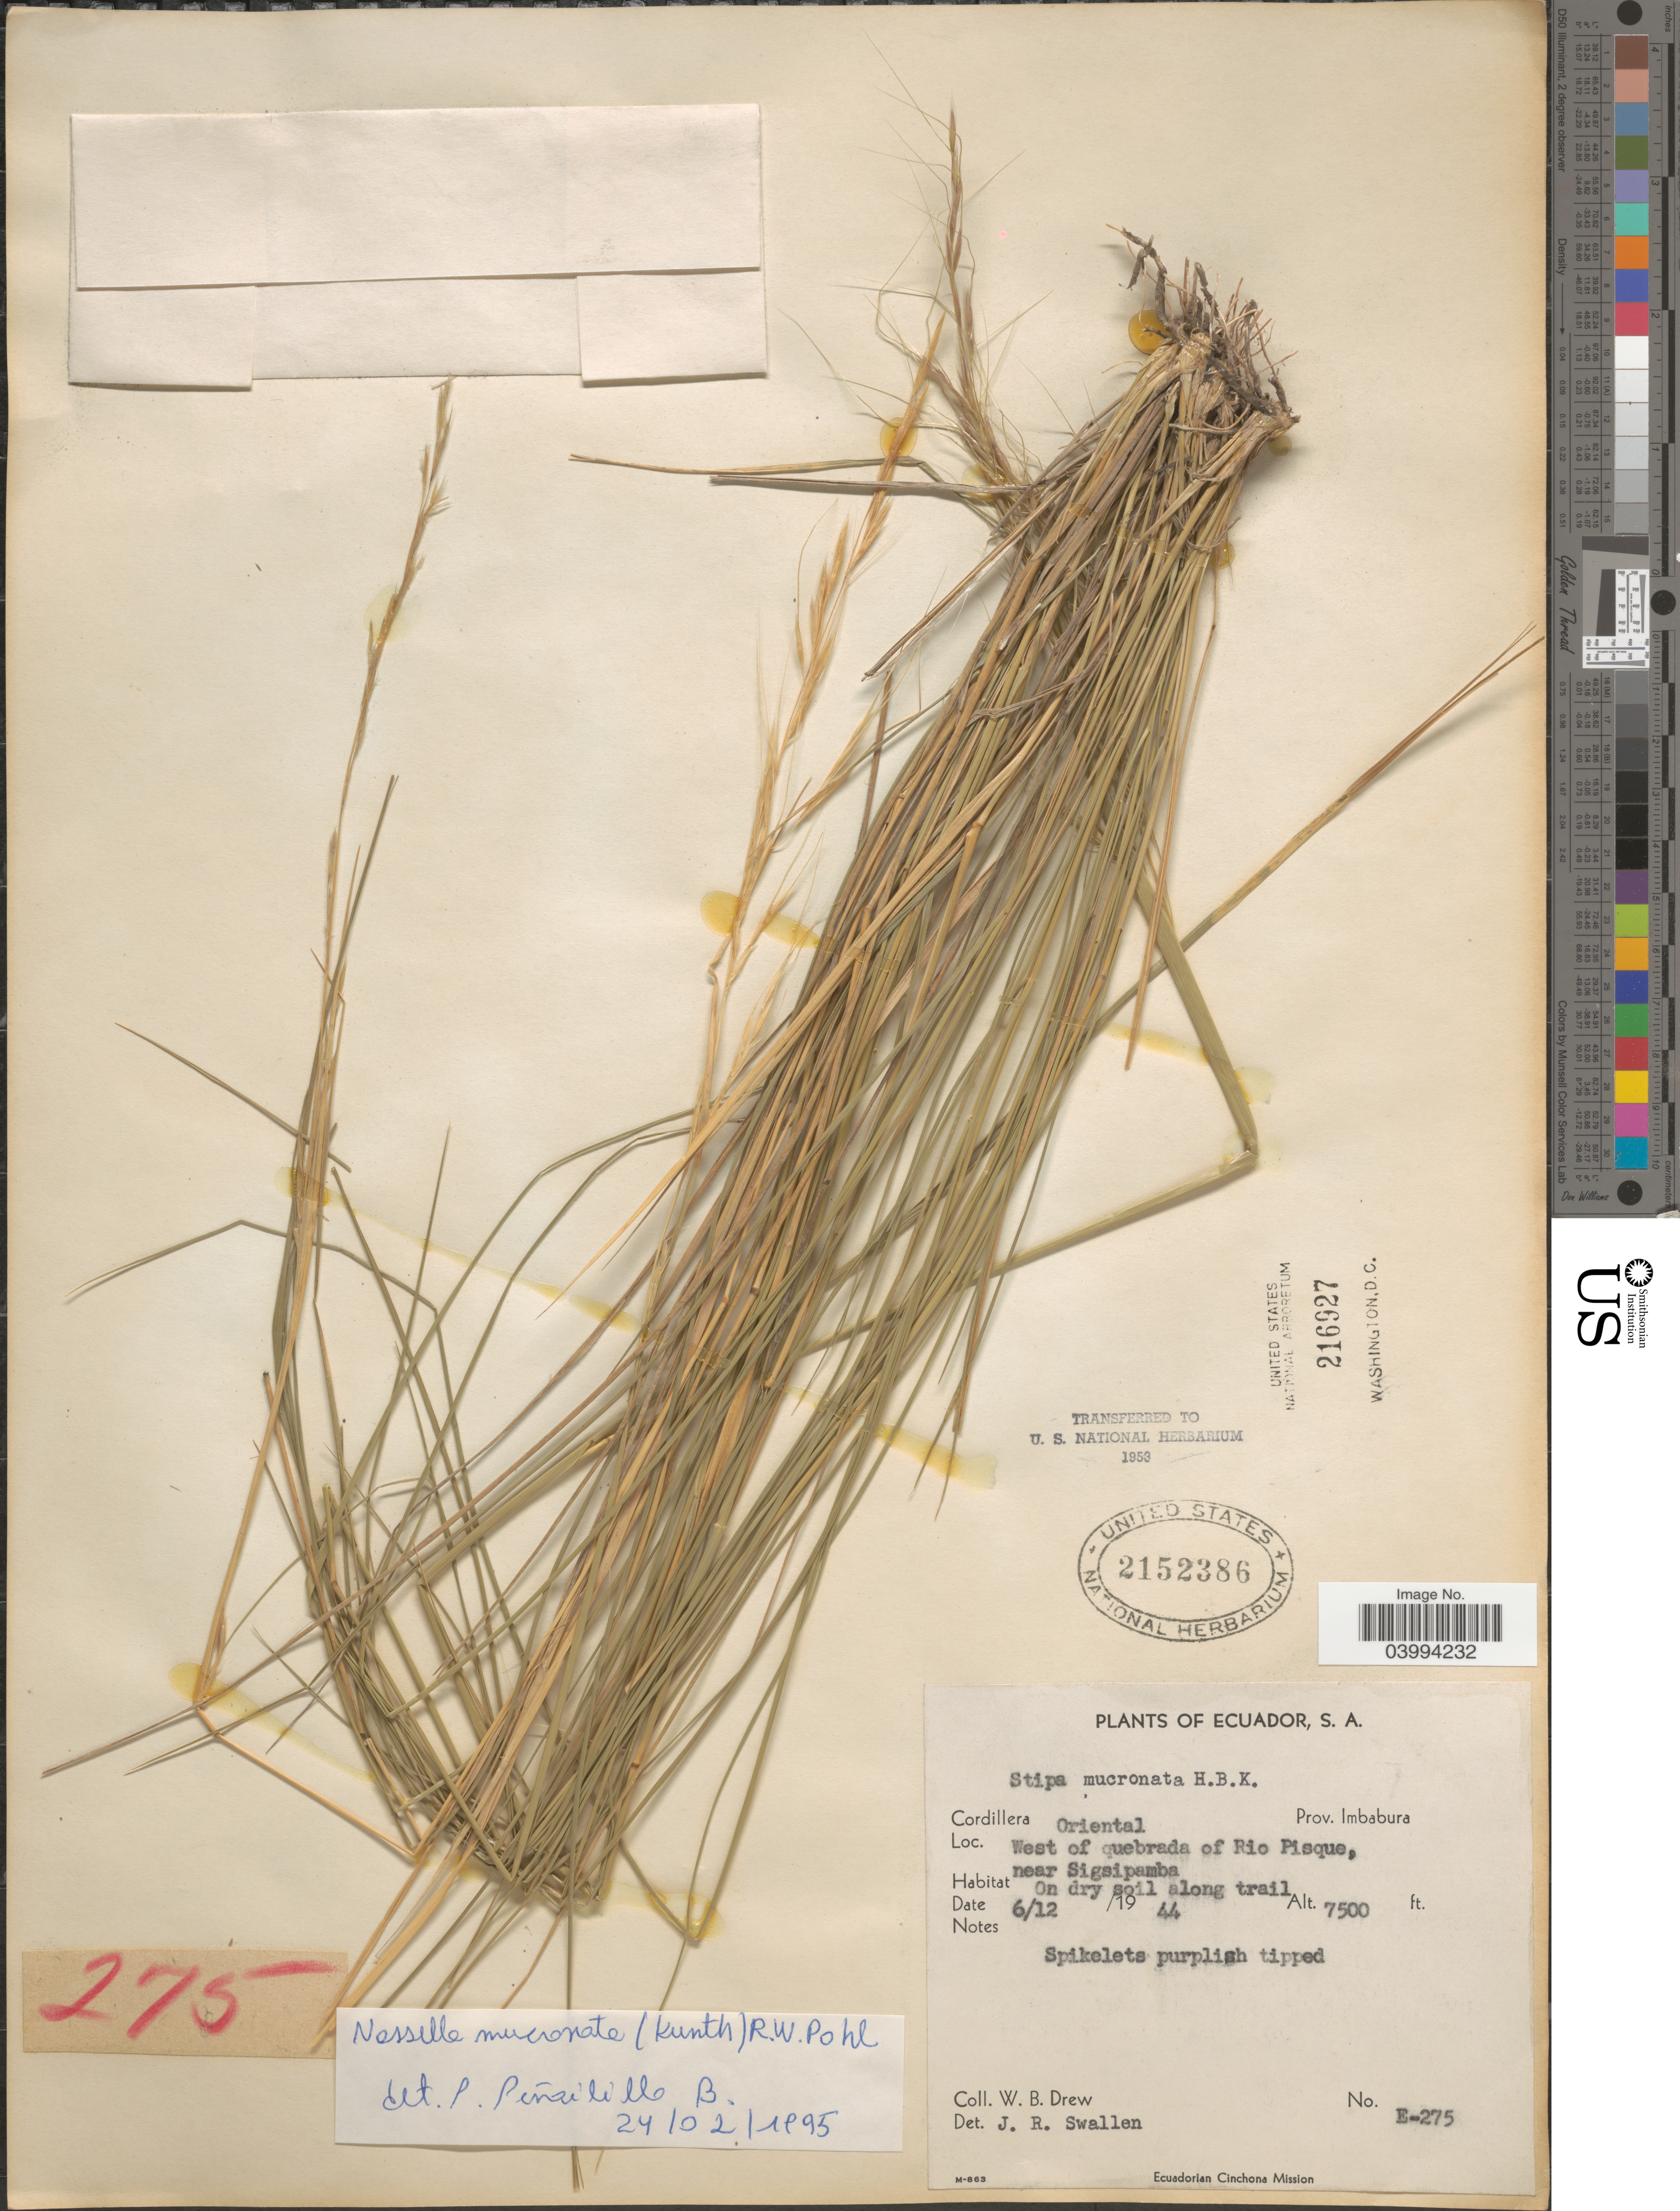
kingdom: Plantae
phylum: Tracheophyta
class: Liliopsida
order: Poales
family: Poaceae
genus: Nassella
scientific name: Nassella mucronata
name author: (Kunth) R.W. Pohl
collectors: W. B. Drew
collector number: E-275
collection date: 1944-12-06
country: Ecuador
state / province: Imbabura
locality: Cordillera Oriental. West of quebrada of Rio Pisque, near Sigsipamba.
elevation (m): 2286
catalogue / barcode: US 2152386